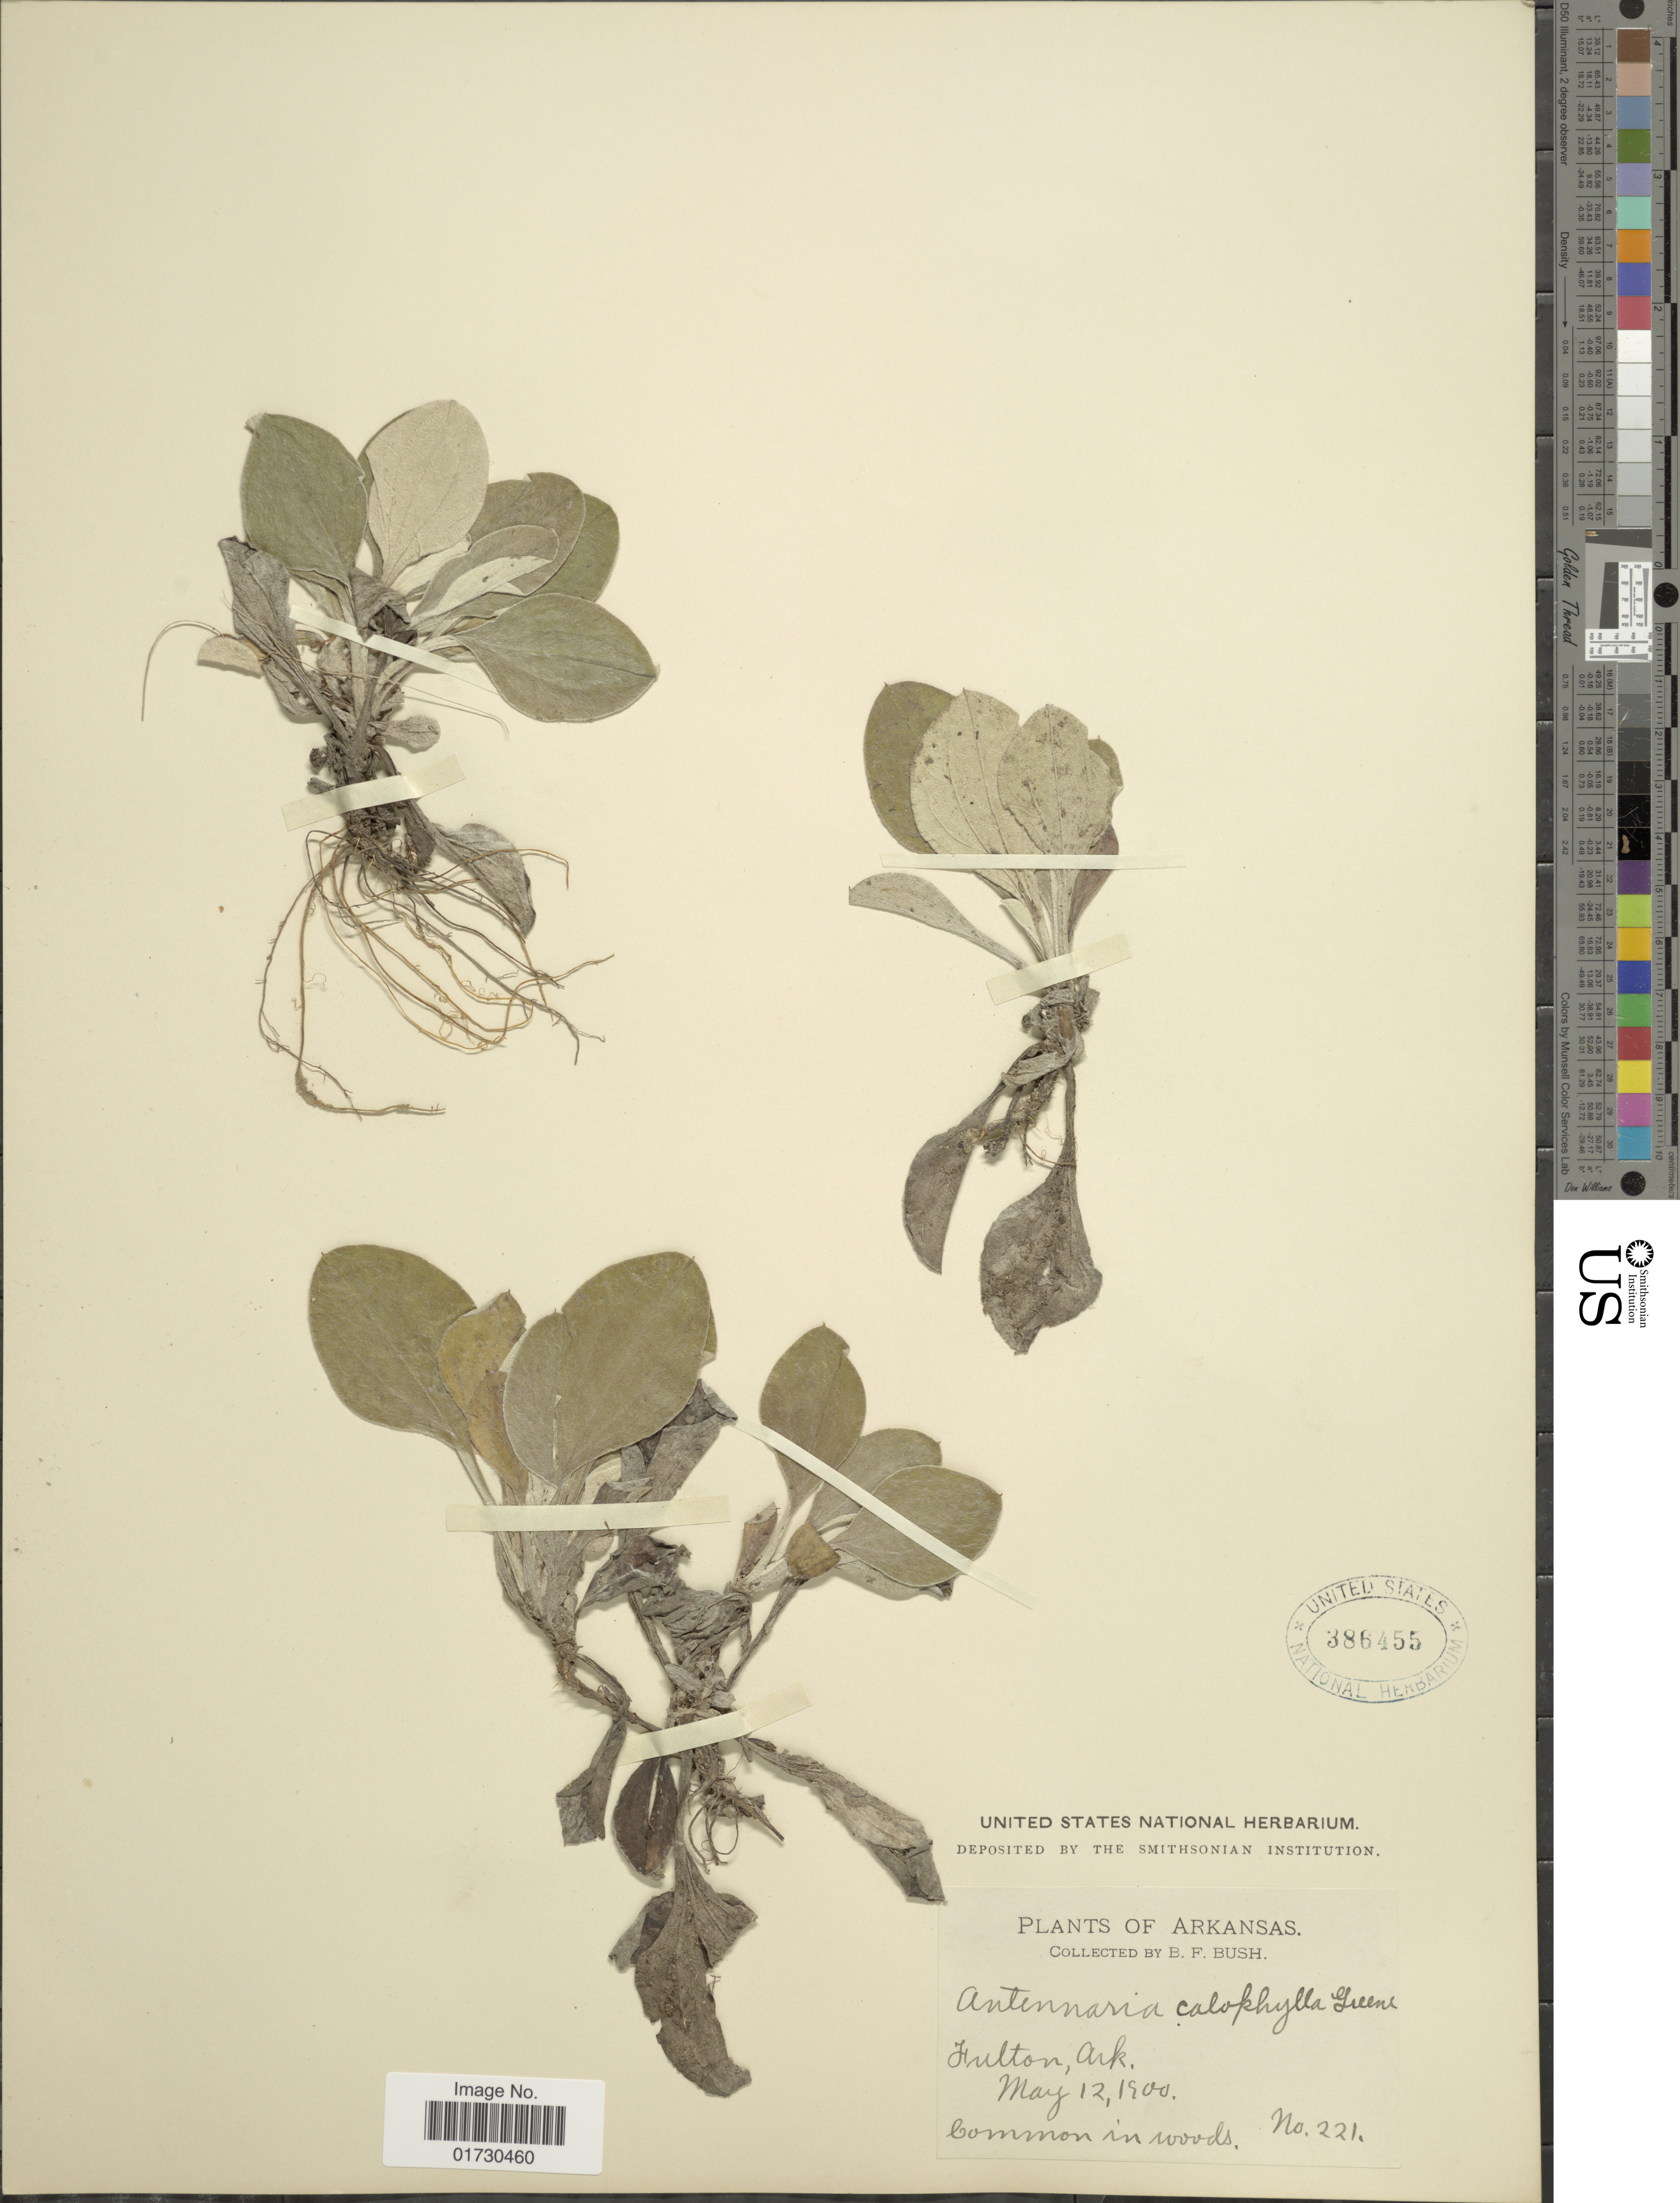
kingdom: Plantae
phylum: Tracheophyta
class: Magnoliopsida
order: Asterales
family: Asteraceae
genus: Antennaria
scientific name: Antennaria calophylla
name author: Greene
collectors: B. F. Bush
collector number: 221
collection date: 1900-05-12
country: United States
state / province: Arkansas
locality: Hulton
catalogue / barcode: US 386455